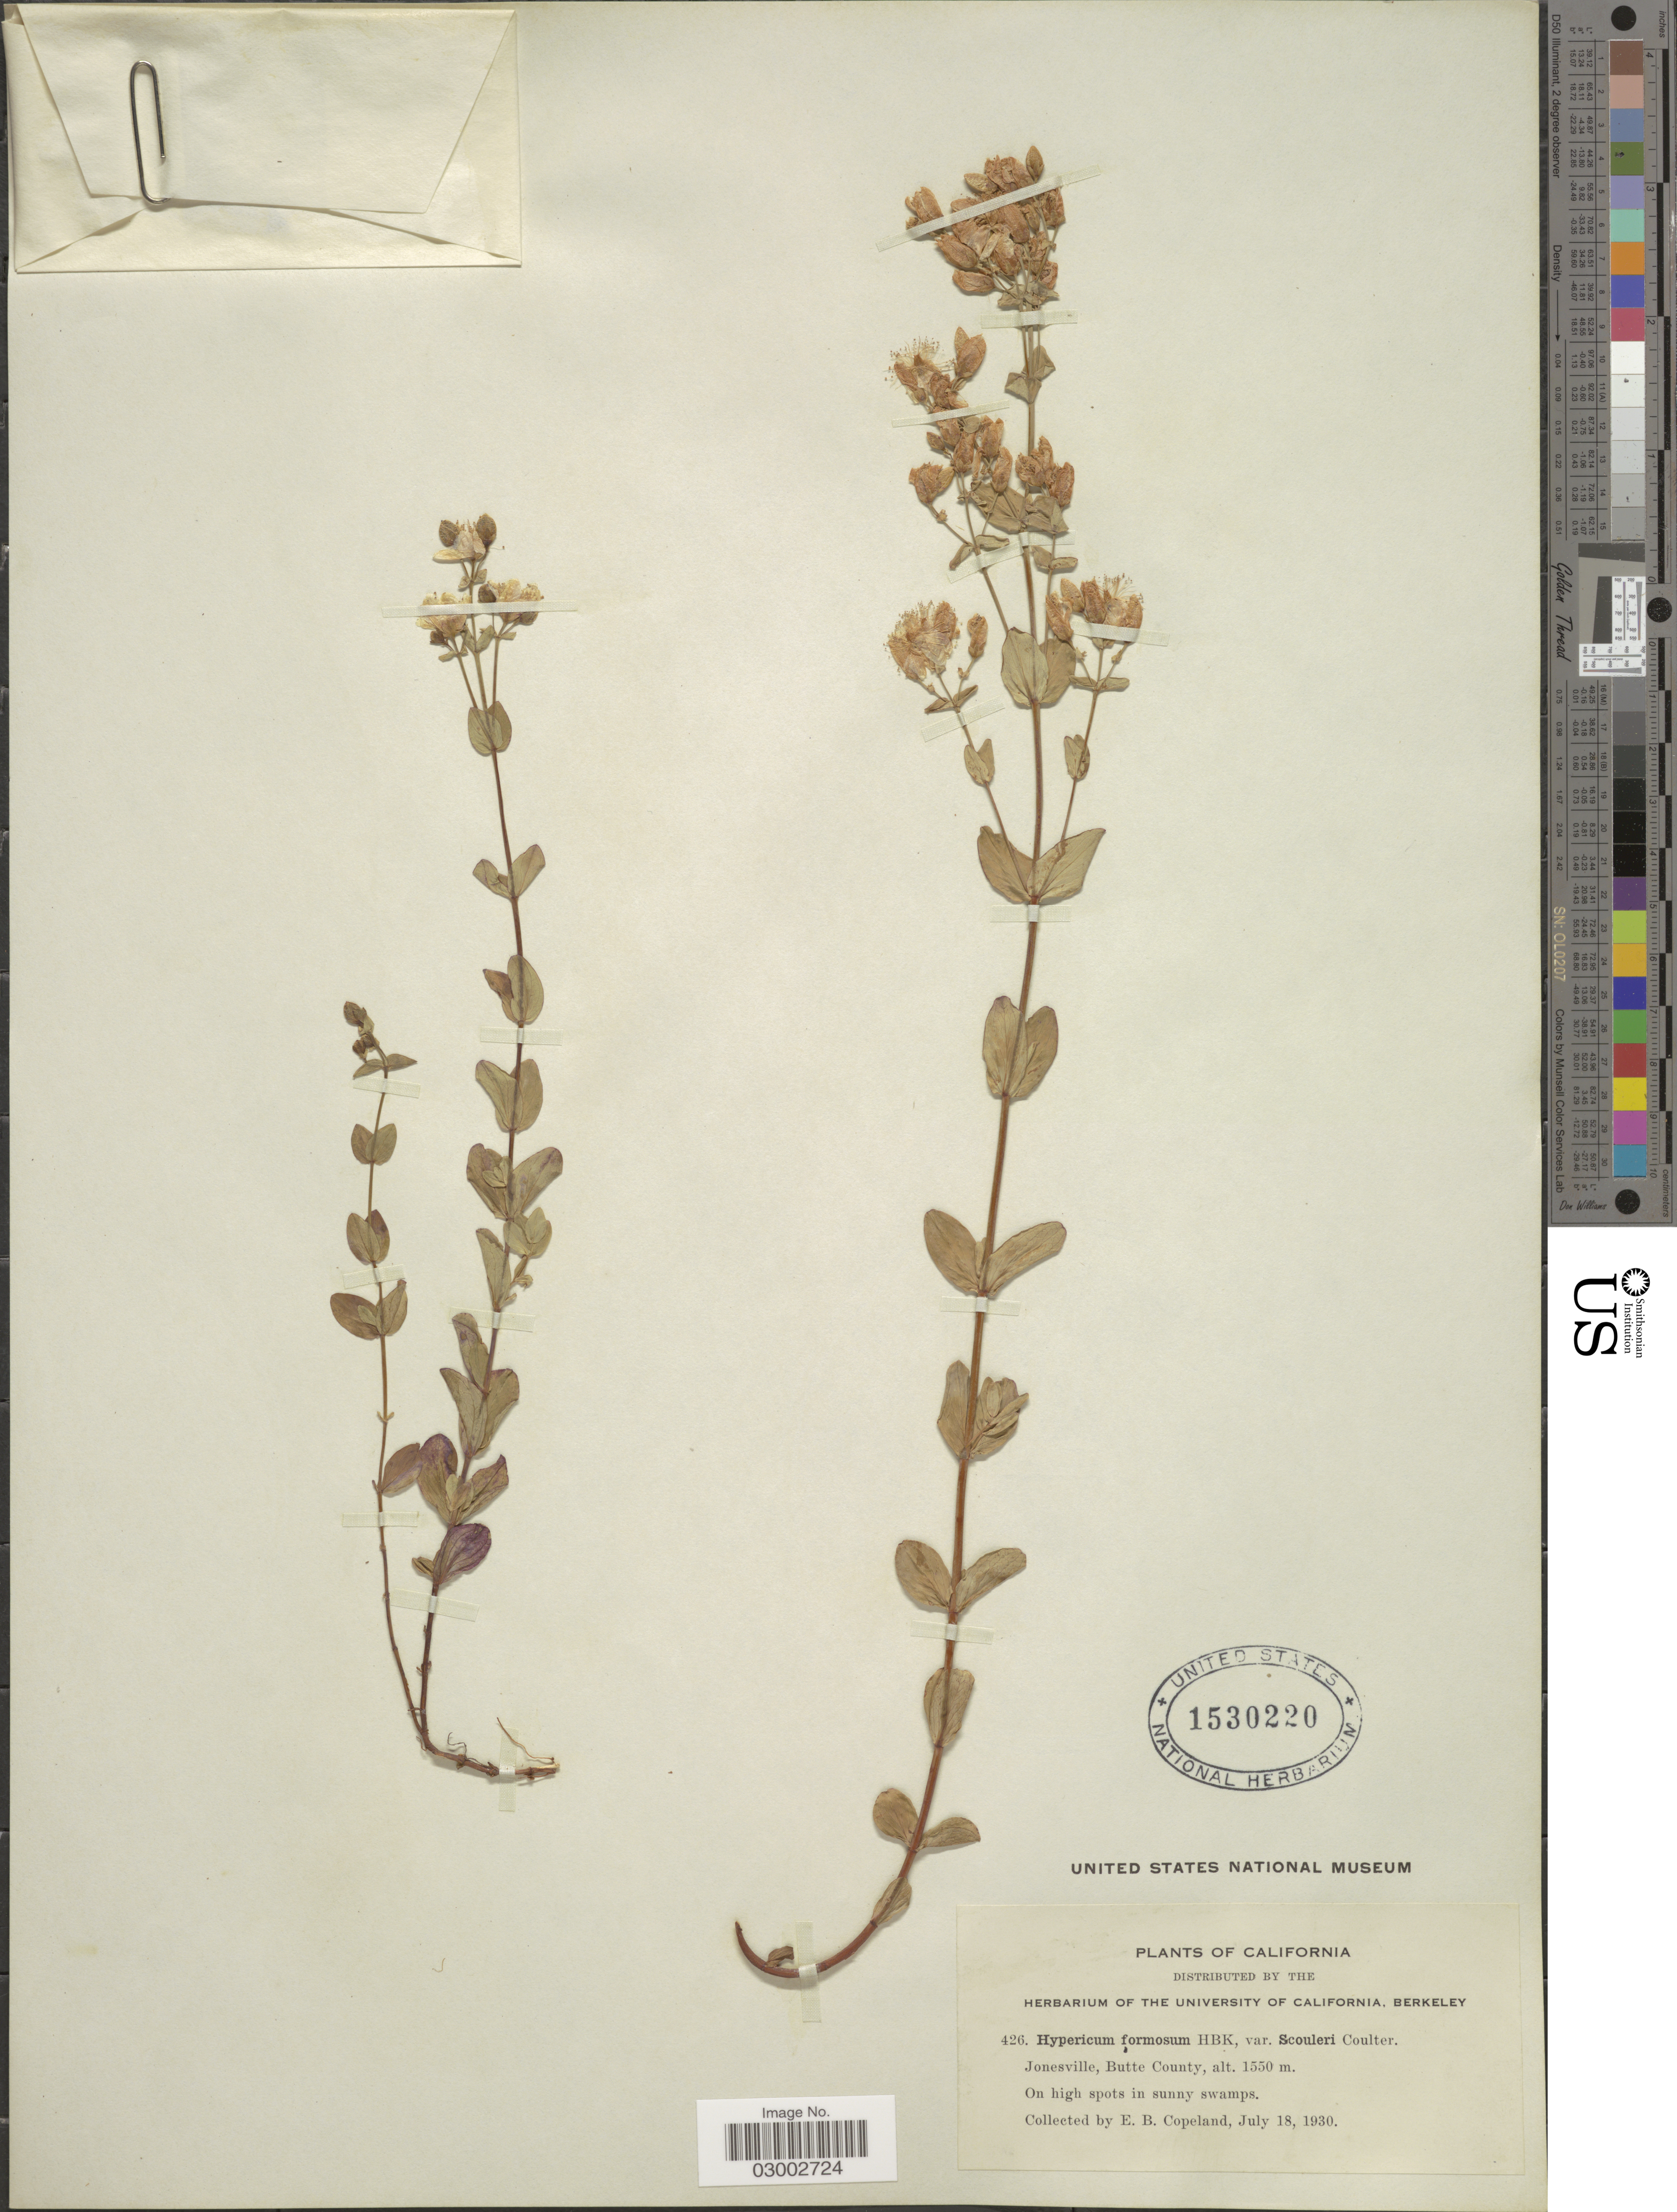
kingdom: Plantae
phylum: Tracheophyta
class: Magnoliopsida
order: Malpighiales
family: Hypericaceae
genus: Hypericum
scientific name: Hypericum scouleri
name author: Hook.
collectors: E. B. Copeland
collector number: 426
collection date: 1930-07-18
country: United States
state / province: California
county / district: Butte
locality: Jonesville, Butte County.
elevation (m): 1550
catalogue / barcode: US 1530220